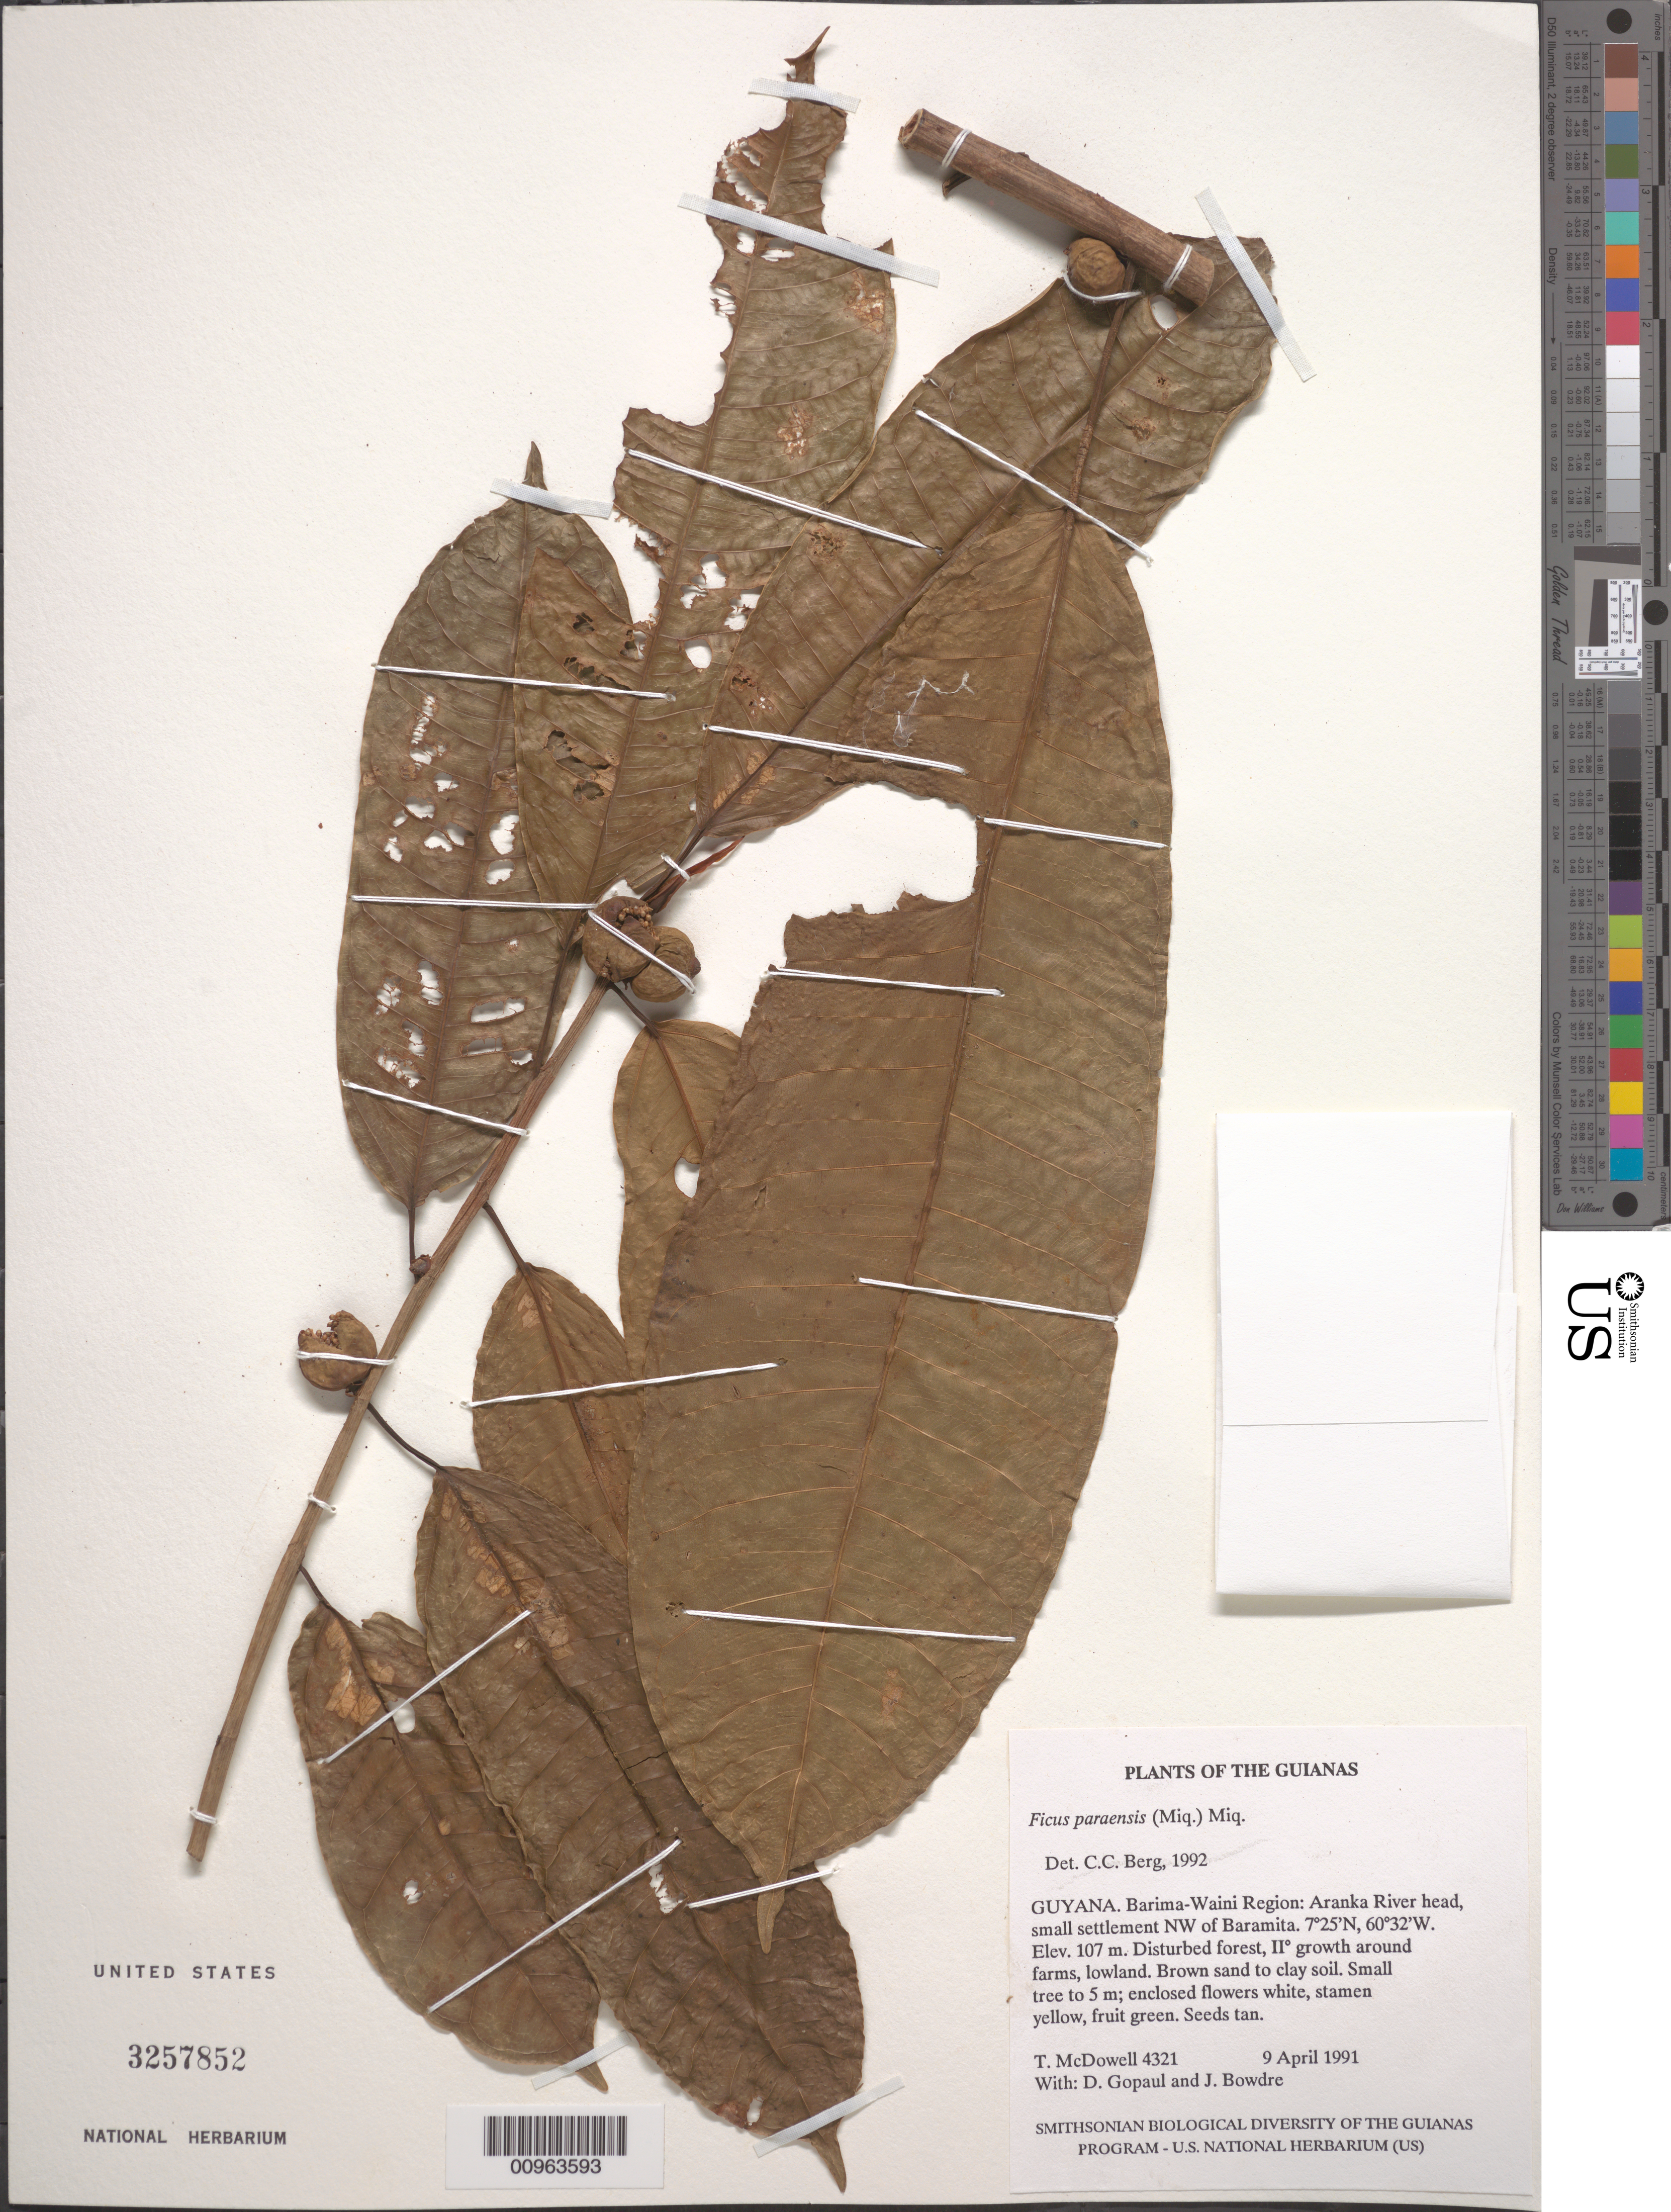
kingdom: Plantae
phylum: Tracheophyta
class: Magnoliopsida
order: Rosales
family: Moraceae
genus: Ficus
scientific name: Ficus paraensis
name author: (Miq.) Miq.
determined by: Berg, C. C.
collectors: T. McDowell, D. Gopaul & J. Bowdre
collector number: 4321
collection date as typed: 9 April 1991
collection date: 1991-04-09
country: Guyana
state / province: Barima-Waini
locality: Aranka River head, small settlement NW of Baramita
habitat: Disturbed forest, secondary growth around farms, lowland. Brown sand to clay soil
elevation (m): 107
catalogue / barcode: US 3257852